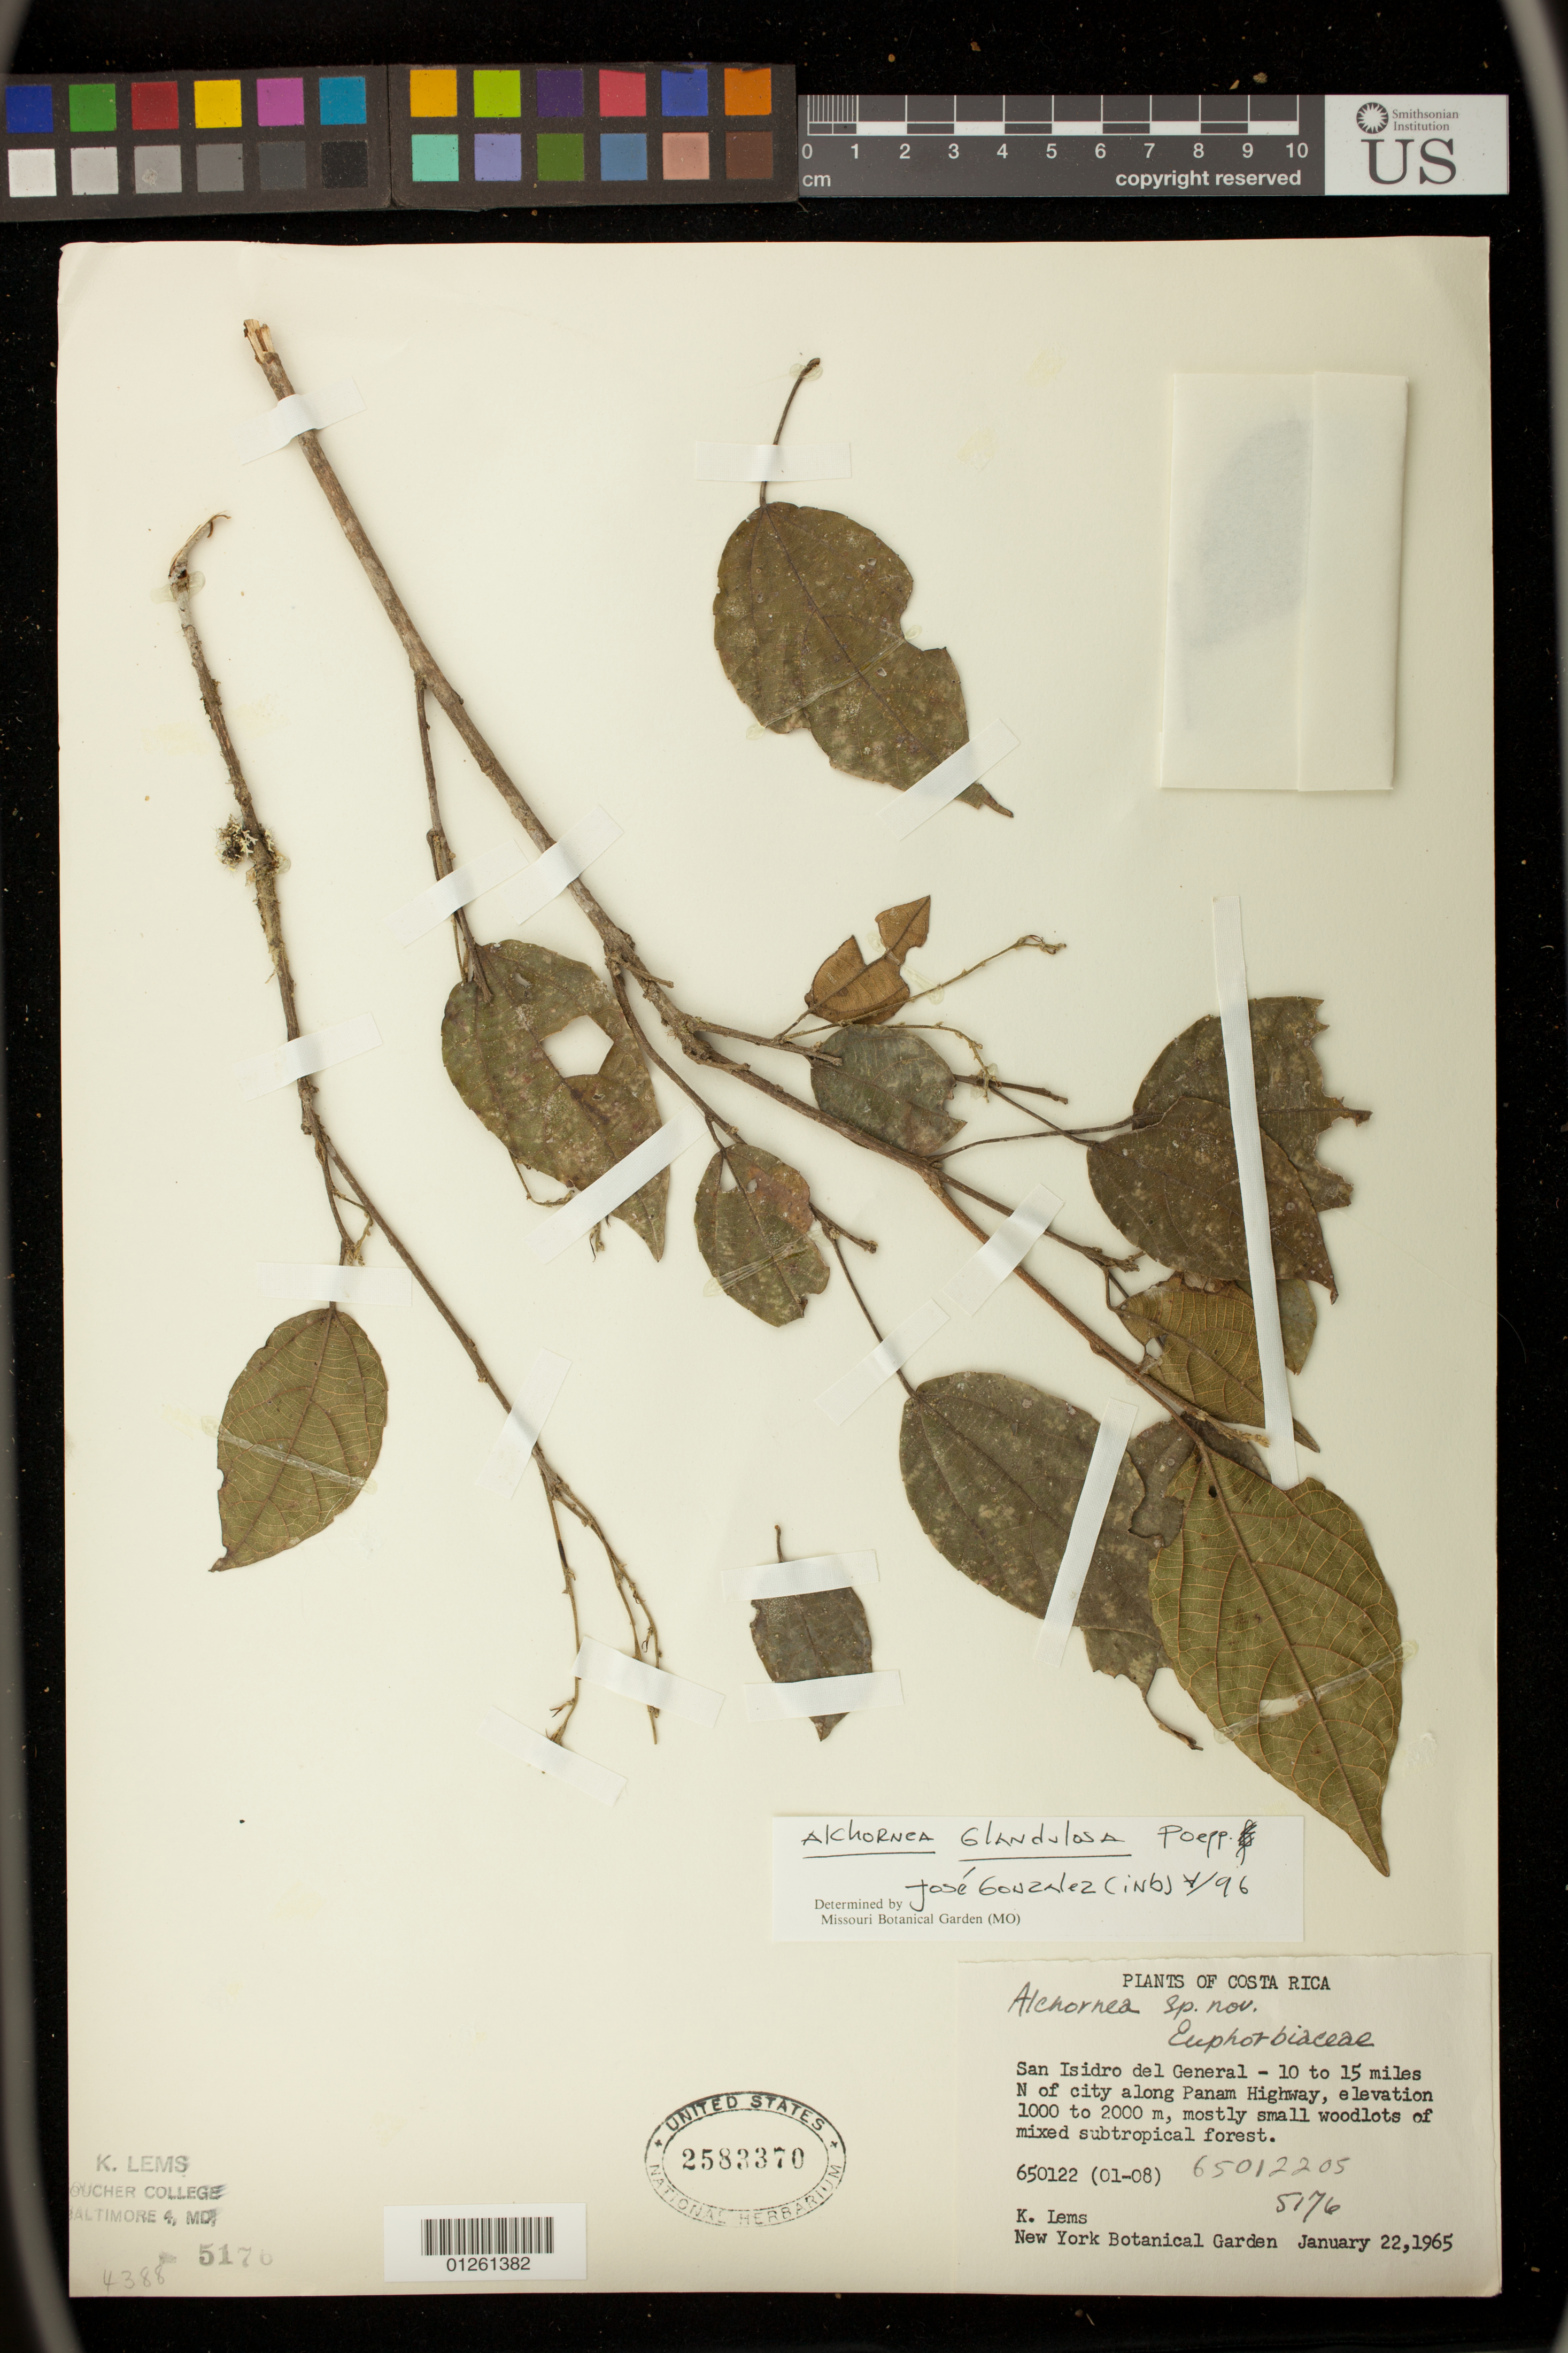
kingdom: Plantae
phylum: Tracheophyta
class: Magnoliopsida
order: Malpighiales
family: Euphorbiaceae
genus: Alchornea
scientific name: Alchornea glandulosa subsp. glandulosa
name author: Poepp.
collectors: K. Lems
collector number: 5176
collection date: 1965-01-22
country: Costa Rica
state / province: San Jose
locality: San Isidro del General - 10 to 15 miles N of city along Panam Highway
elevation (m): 1000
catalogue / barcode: US 2583370